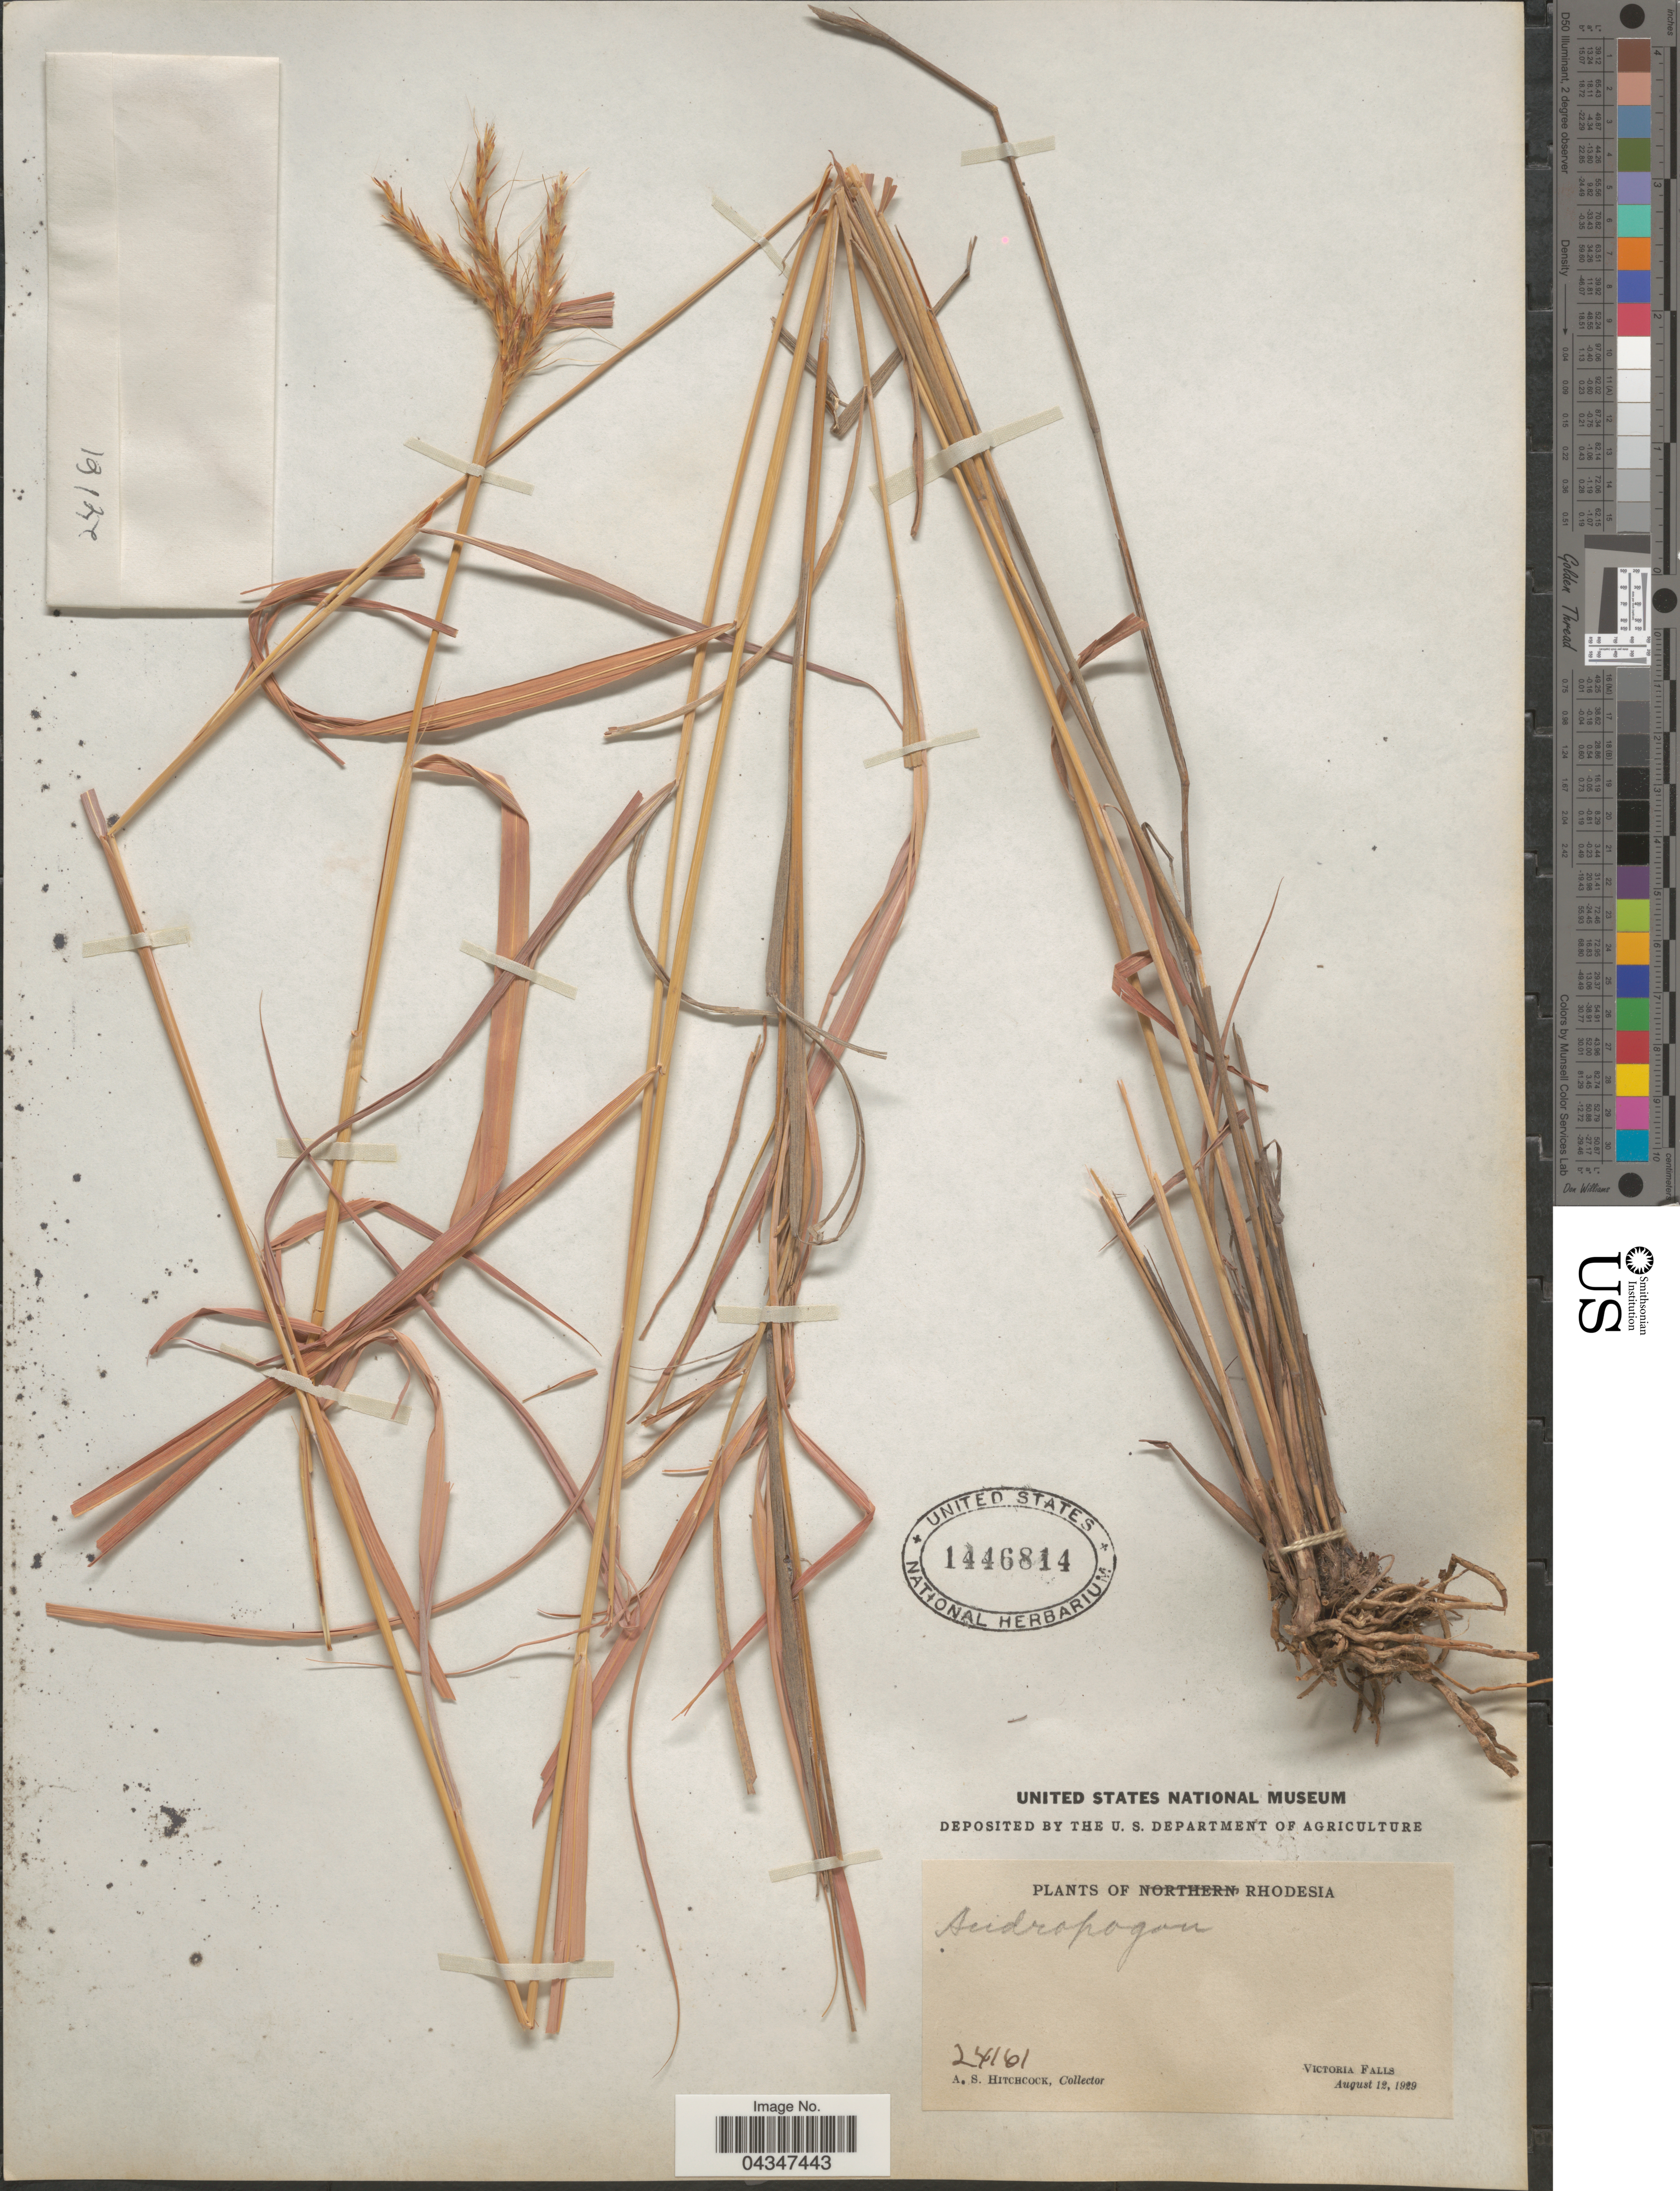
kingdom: Plantae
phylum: Tracheophyta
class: Liliopsida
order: Poales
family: Poaceae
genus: Andropogon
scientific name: Andropogon sp.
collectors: A. S. Hitchcock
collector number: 24161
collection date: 1929-08-12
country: Zimbabwe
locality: Rhodesia. Victoria Falls.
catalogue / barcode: US 1446814